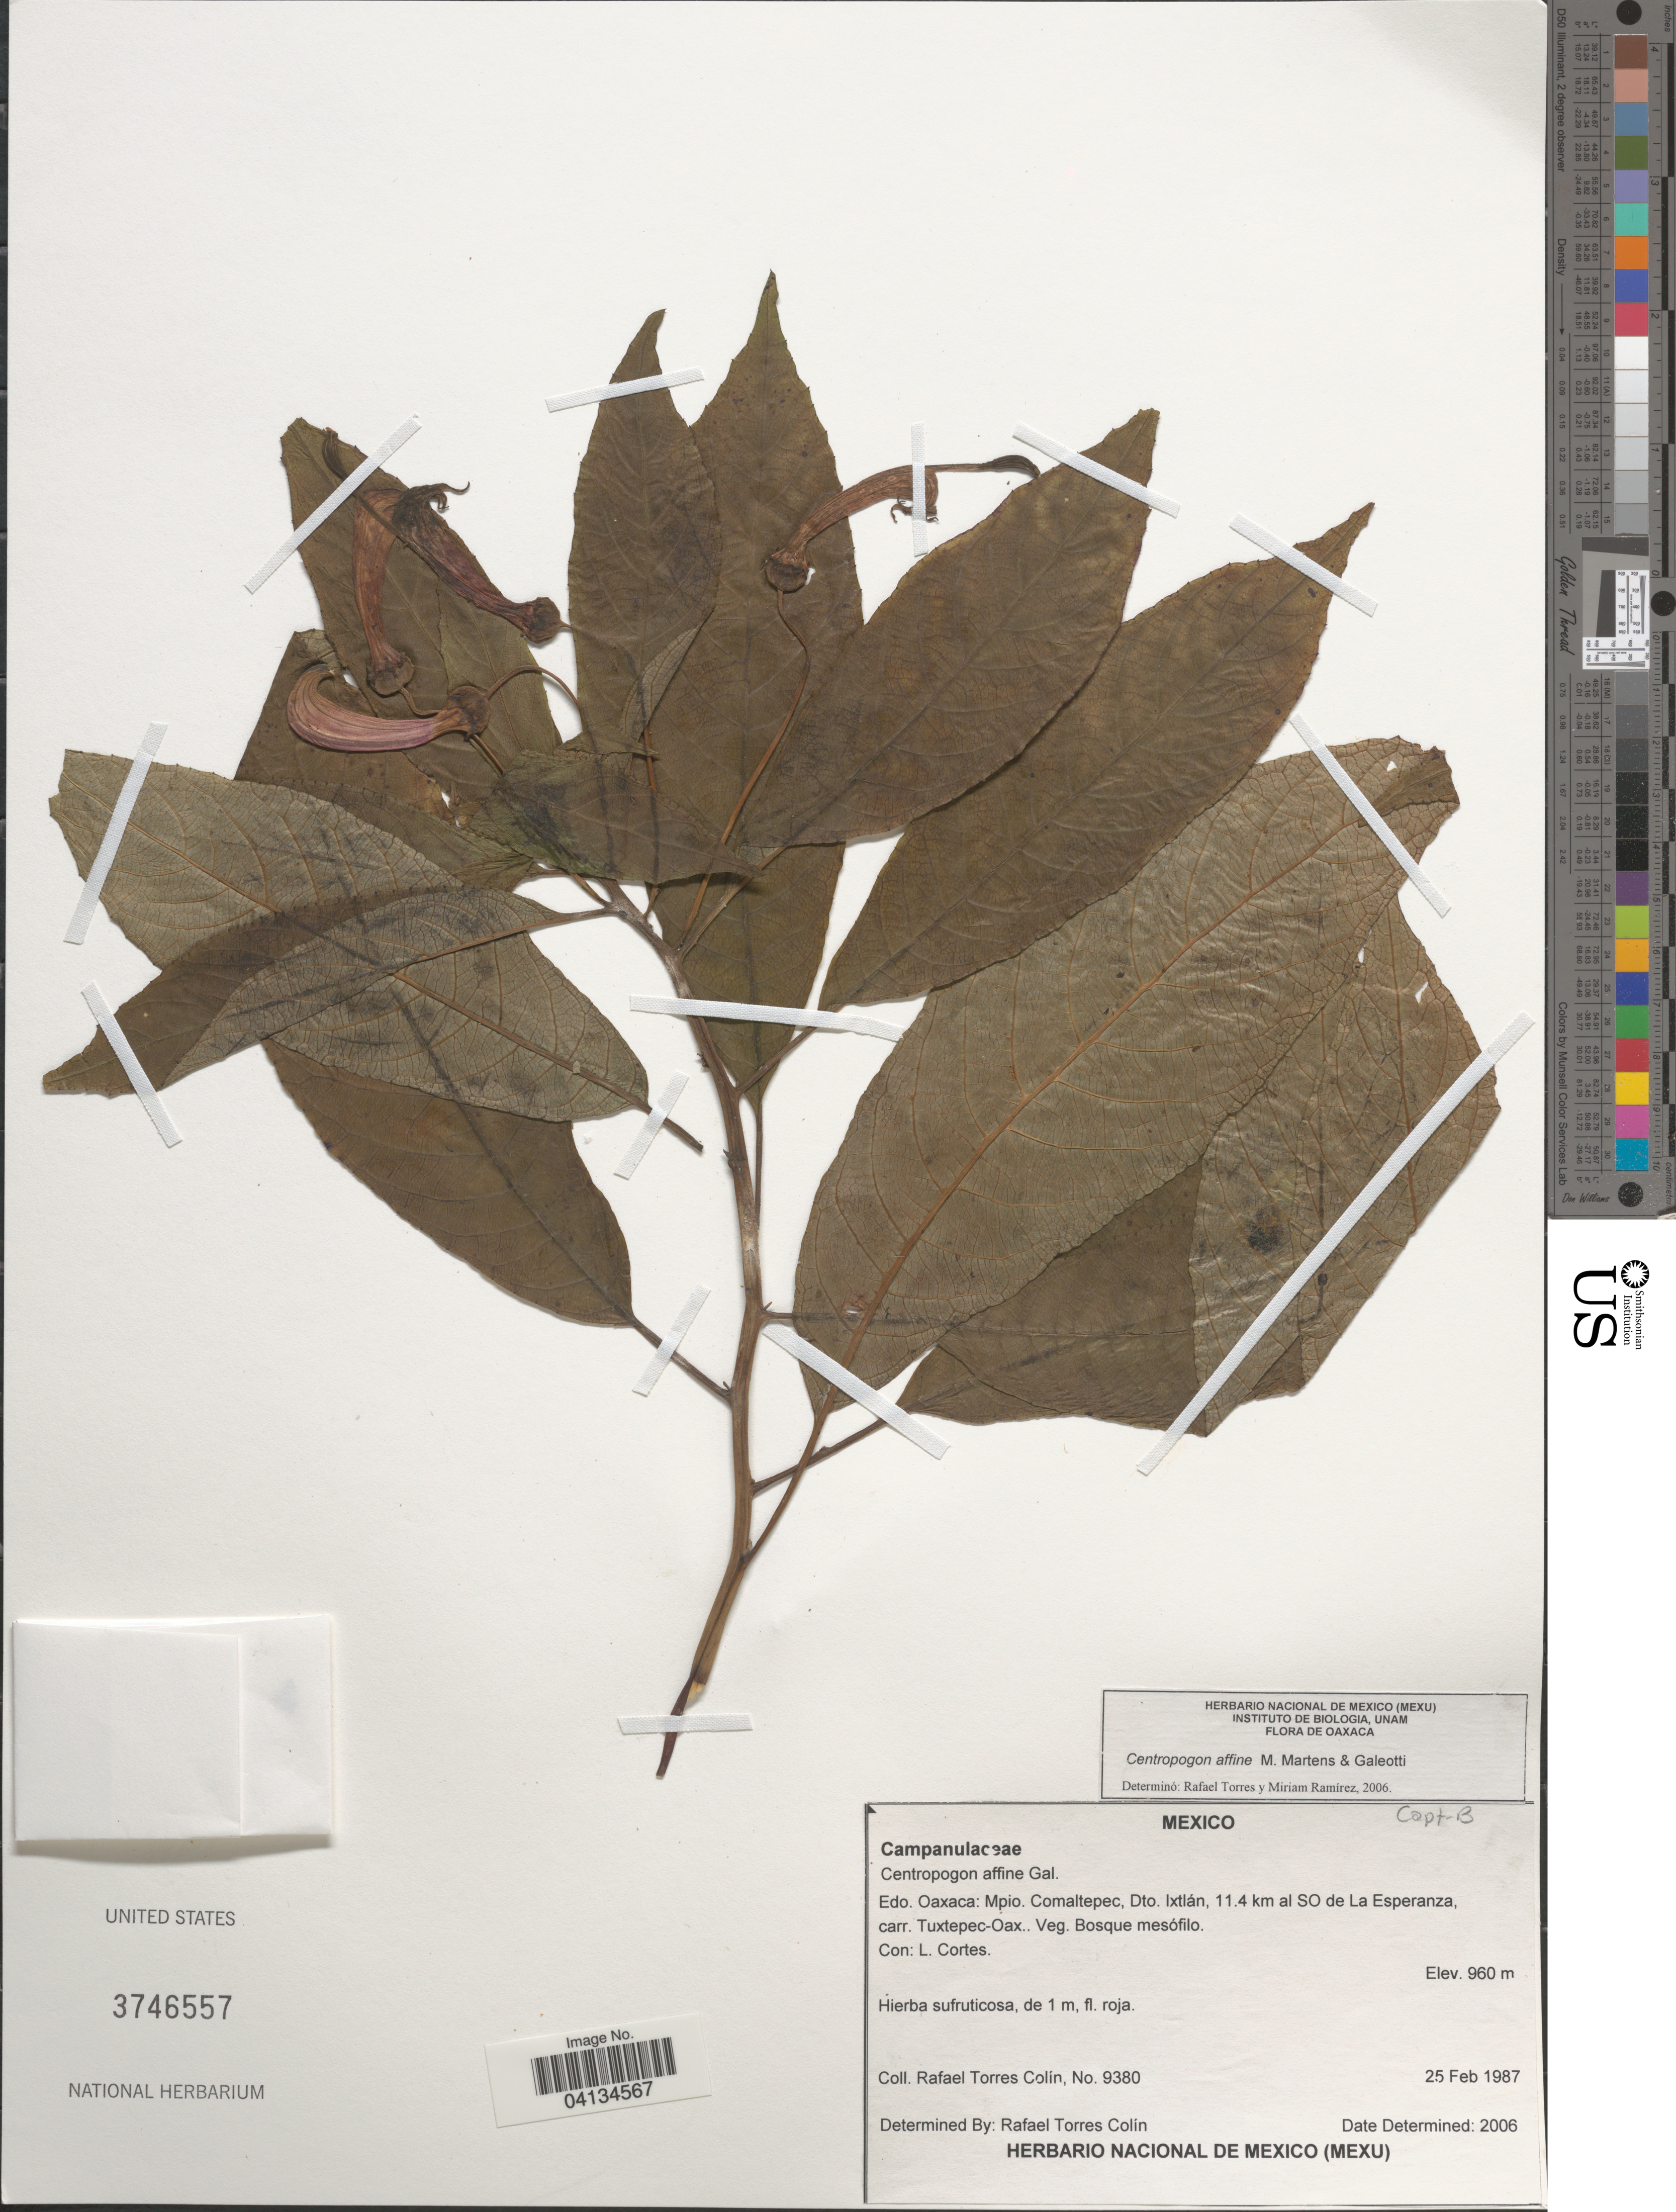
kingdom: Plantae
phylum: Tracheophyta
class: Magnoliopsida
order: Asterales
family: Campanulaceae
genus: Centropogon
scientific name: Centropogon affinis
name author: M. Martens & Galeotti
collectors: R. Torres C.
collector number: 9380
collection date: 1987-02-25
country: Mexico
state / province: Oaxaca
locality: Mpio. Comaltepec, Dto. Ixtán, 11.4 km al So de La Esperanza, carr. Tuxetepc-Oax.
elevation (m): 960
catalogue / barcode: US 3746557